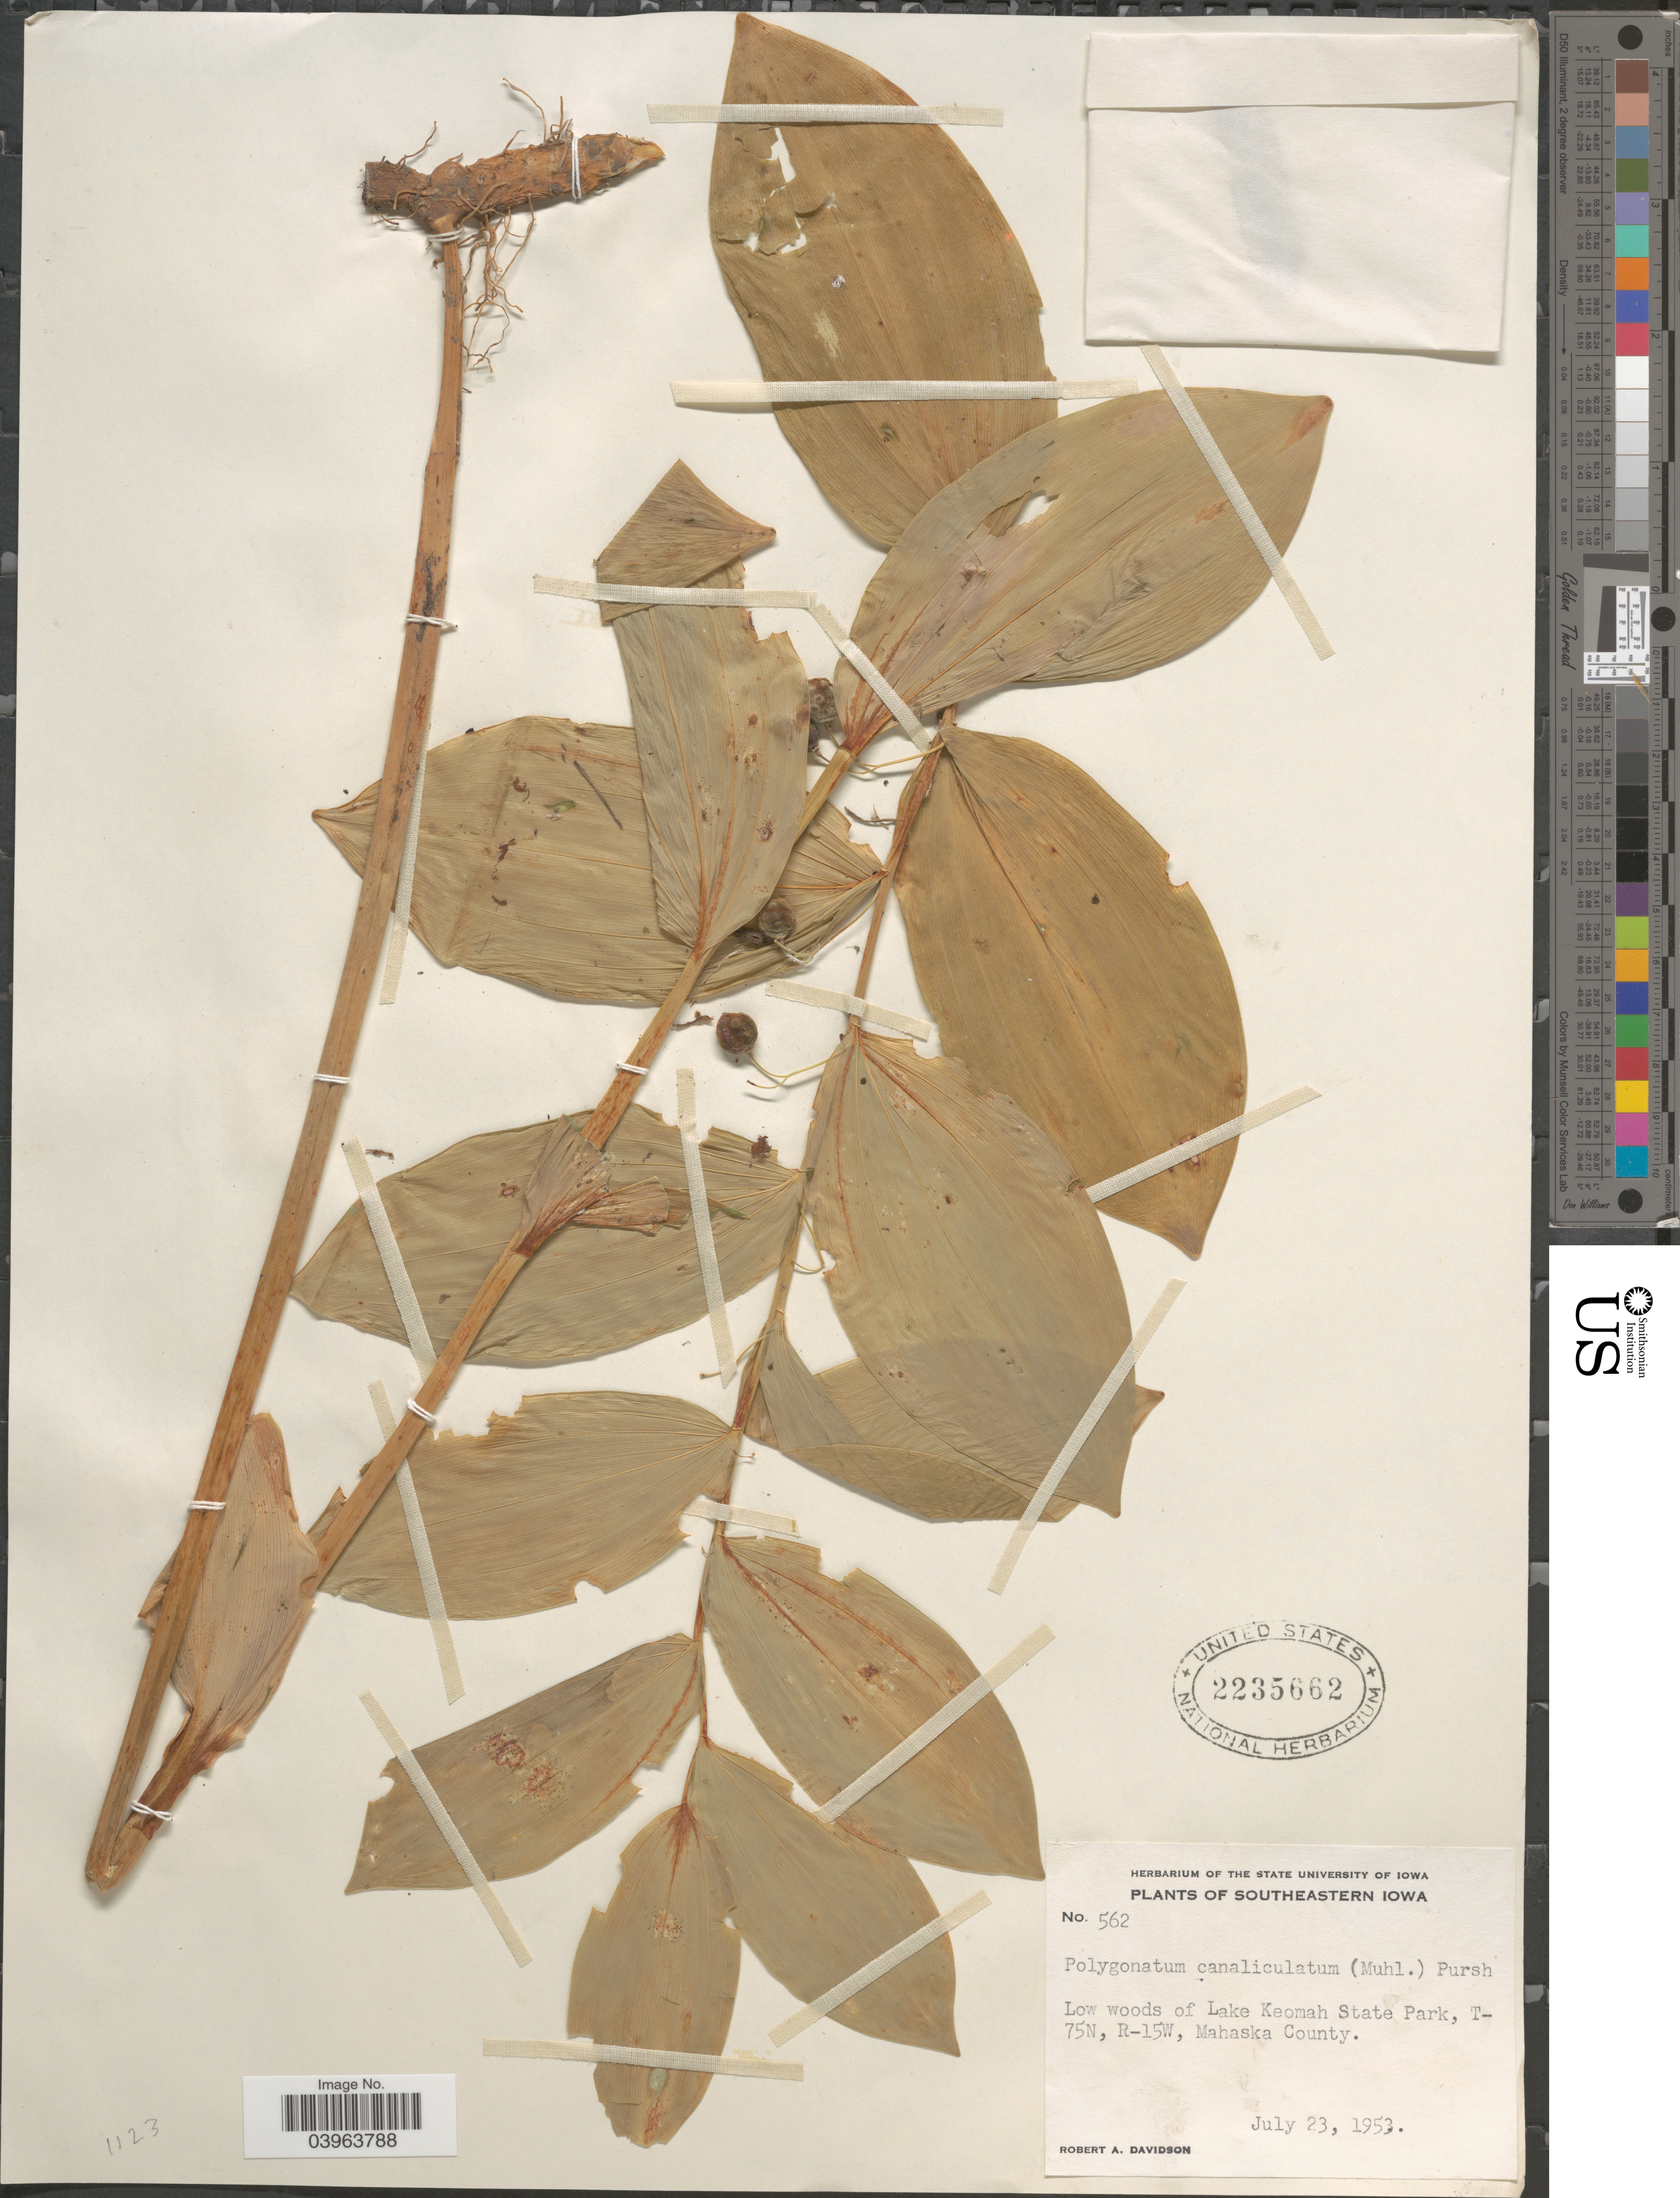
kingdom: Plantae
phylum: Tracheophyta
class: Liliopsida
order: Asparagales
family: Asparagaceae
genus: Polygonatum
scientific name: Polygonatum commutatum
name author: (Schult. f.) A. Dietr.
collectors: R. A. Davidson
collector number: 562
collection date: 1953-07-23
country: United States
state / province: Iowa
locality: Southeastern Iowa. Low woods of Lake Keomah State Park, T-75N, R-15W, Mahaska County.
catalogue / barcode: US 2235662